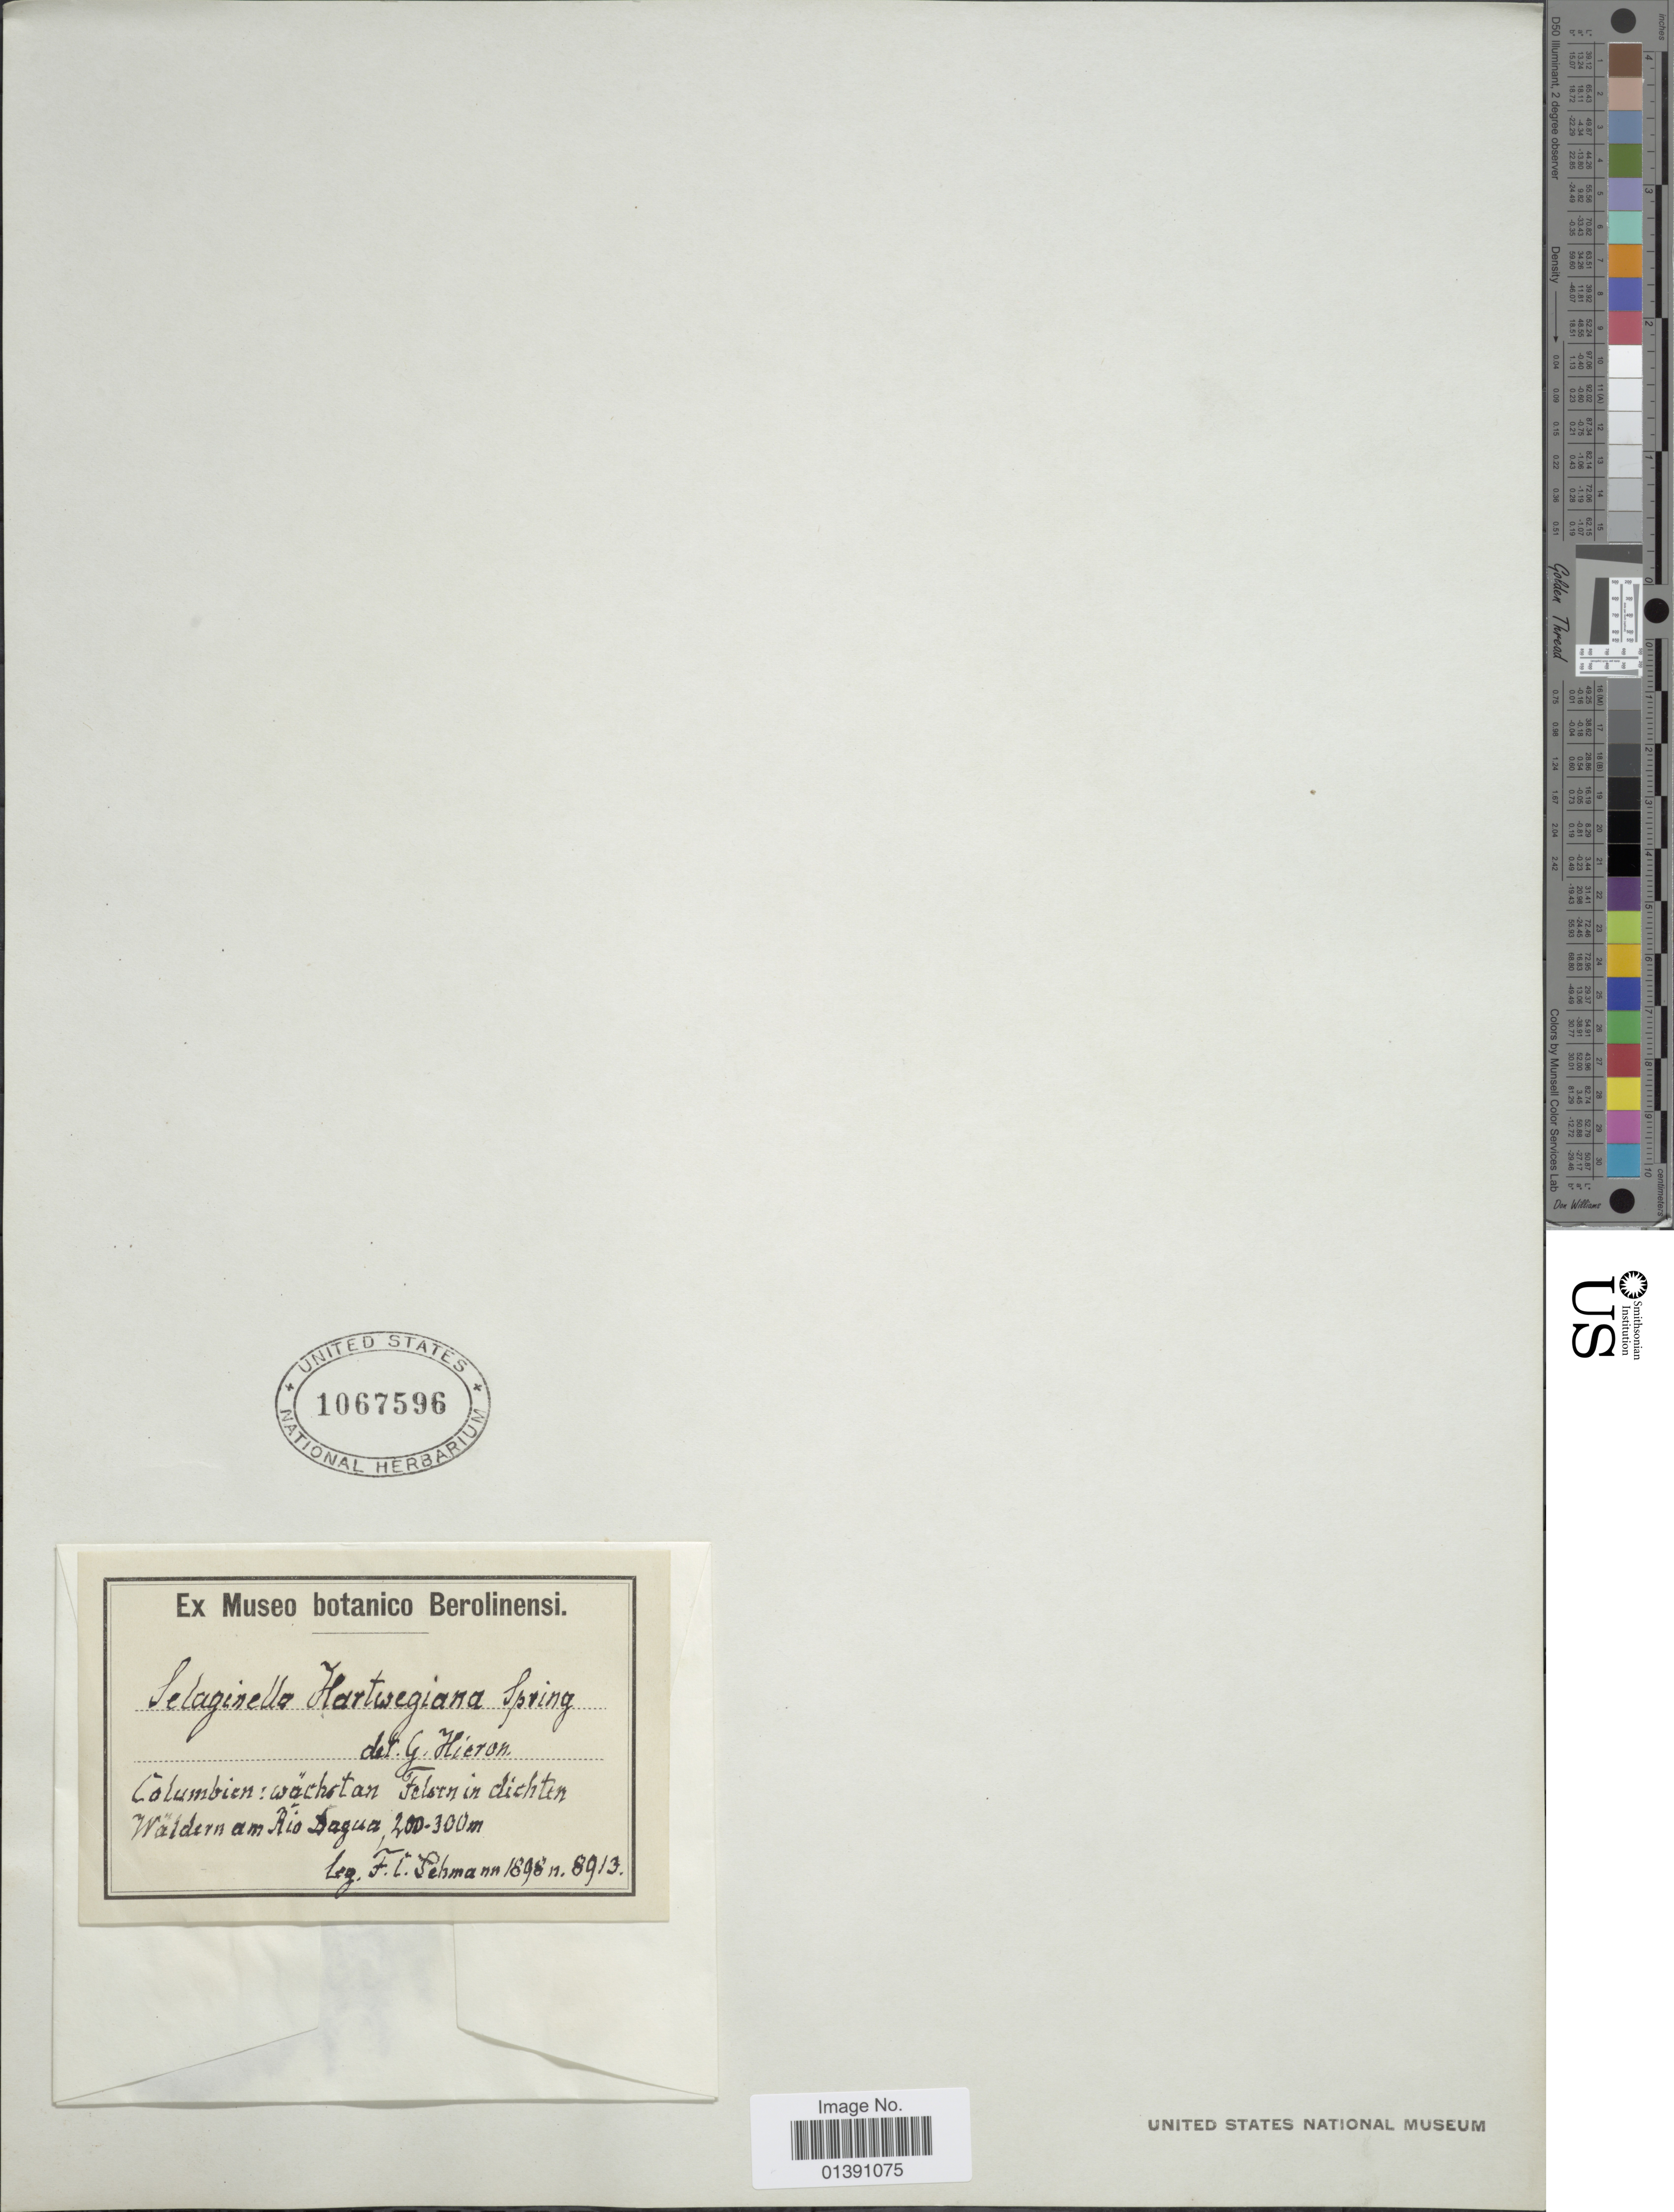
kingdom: Plantae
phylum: Tracheophyta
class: Lycopodiopsida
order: Selaginellales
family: Selaginellaceae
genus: Selaginella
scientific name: Selaginella hartwegiana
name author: Spring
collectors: F. C. Lehmann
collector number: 8913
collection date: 1898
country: Colombia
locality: Rio Dagua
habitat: Wechten Felsen in dichten Wäldern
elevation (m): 200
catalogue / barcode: US 1067596